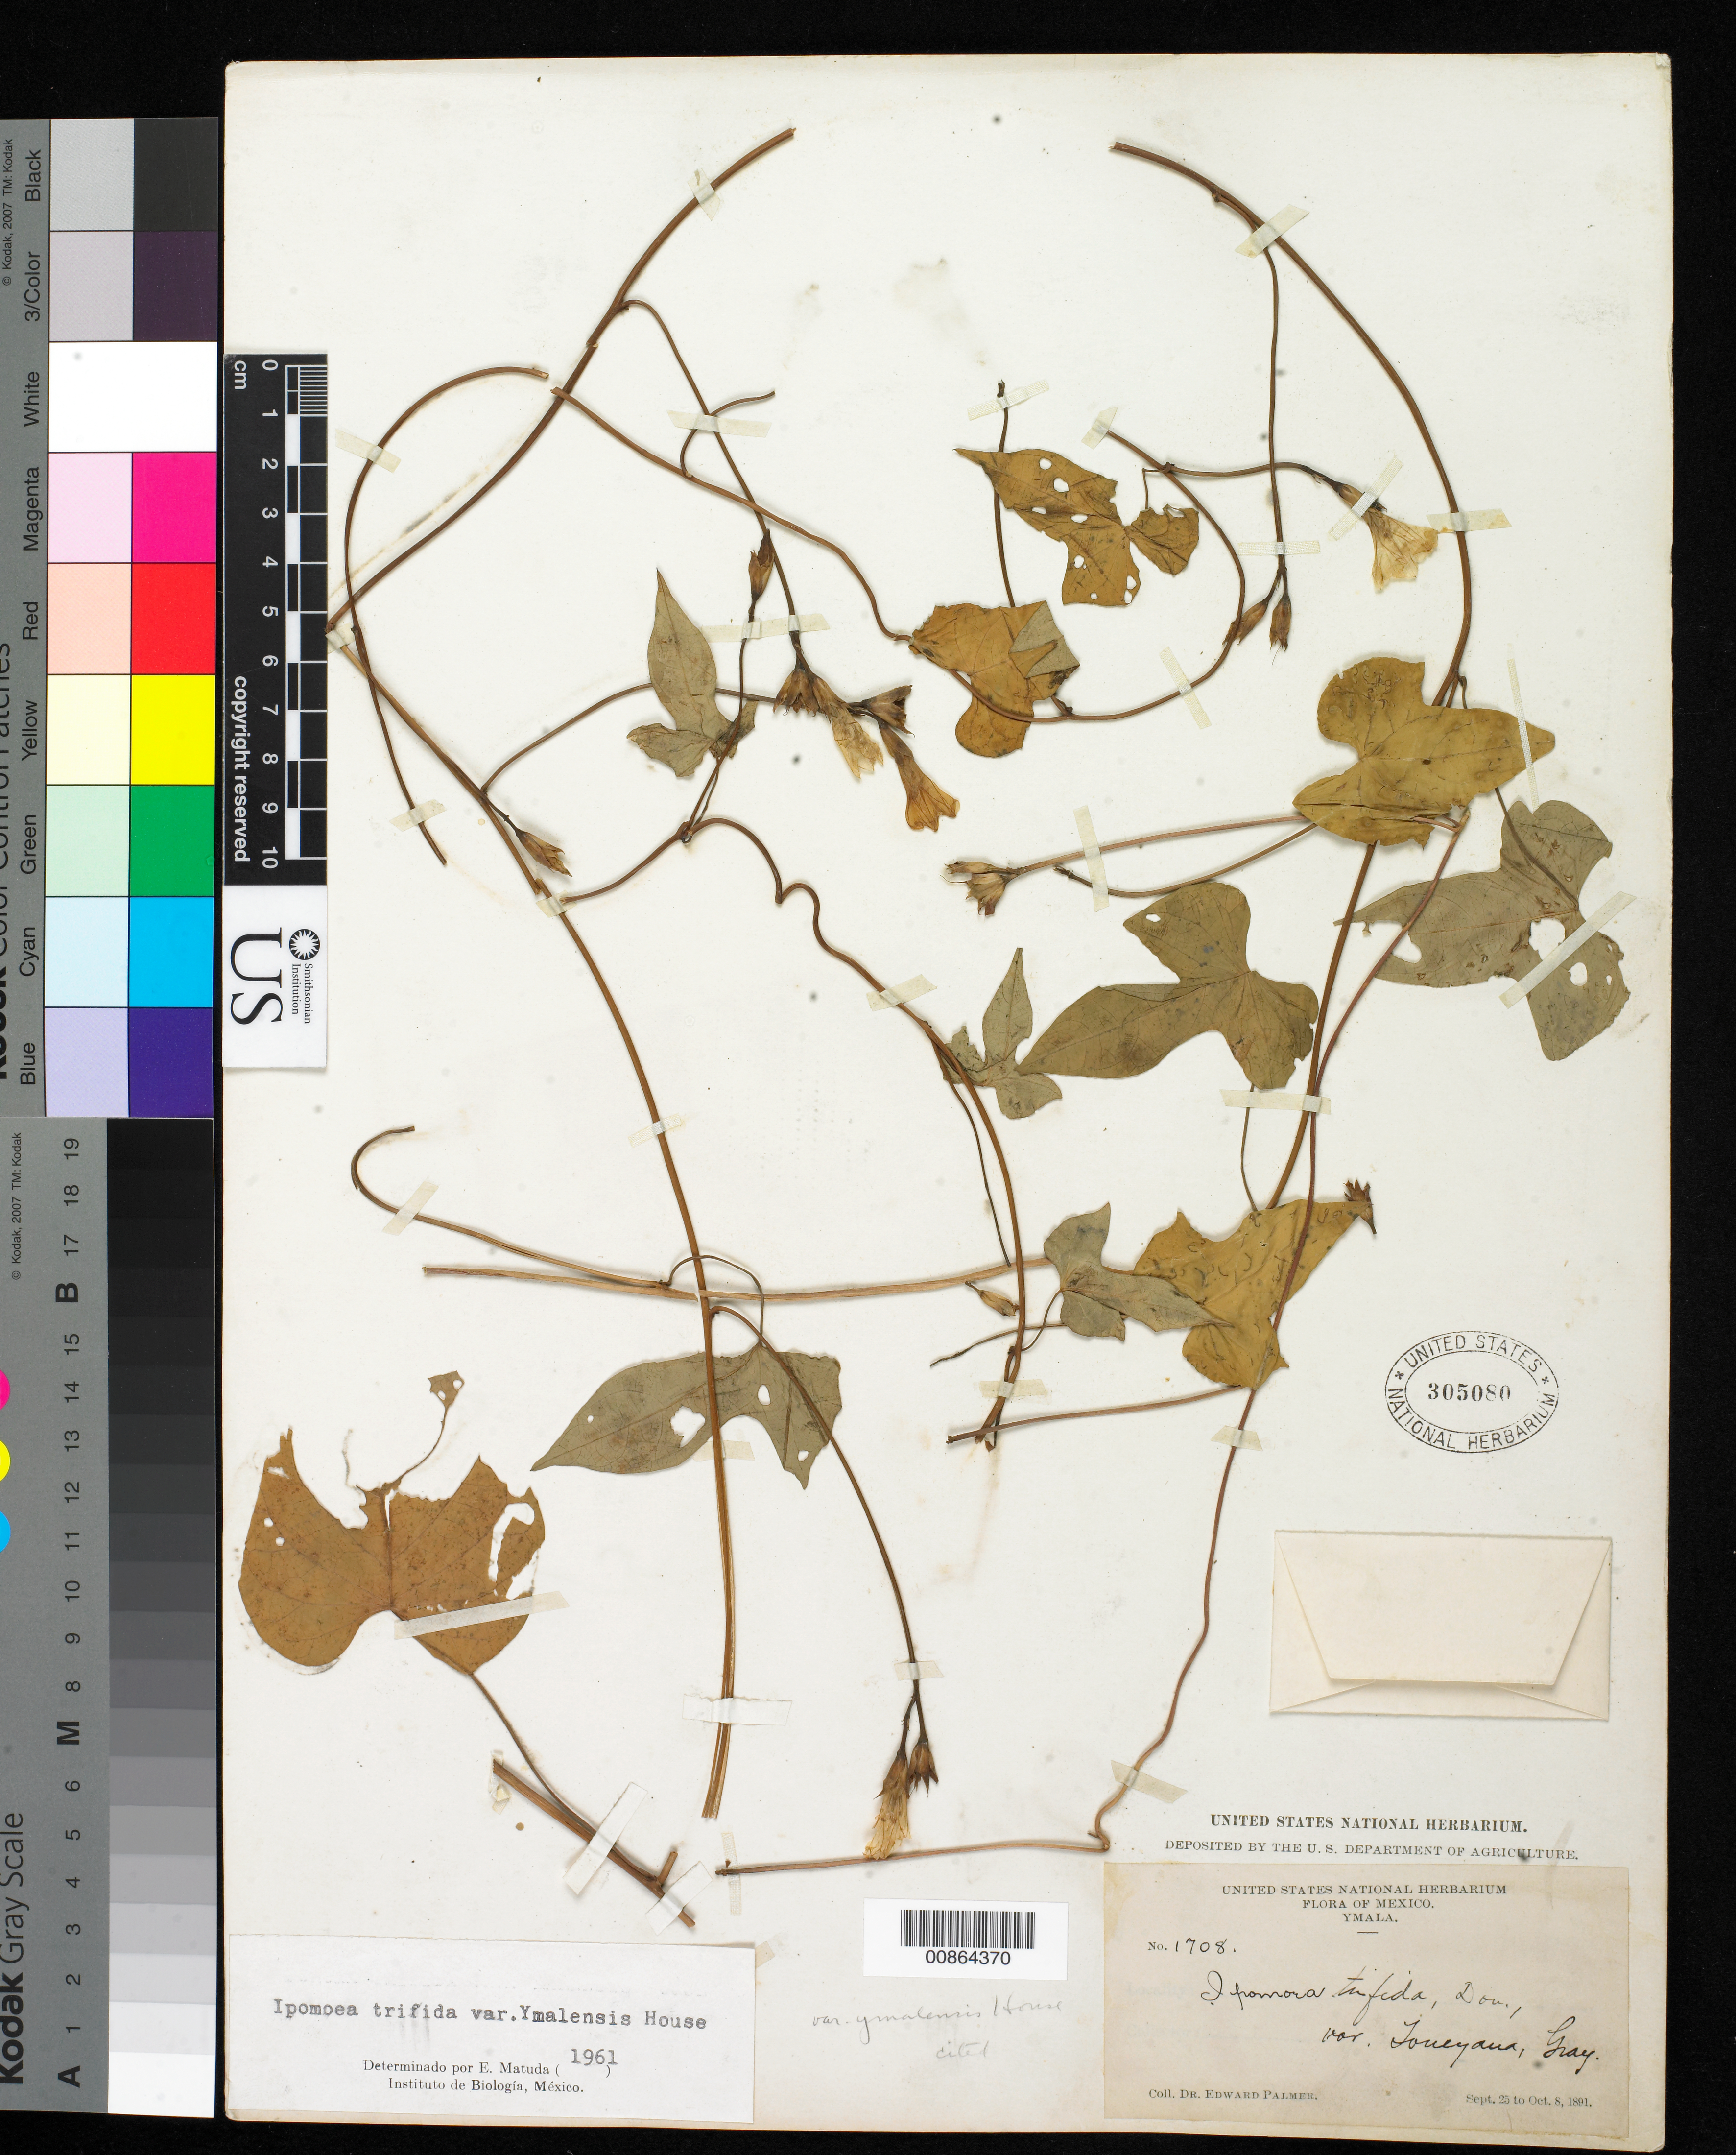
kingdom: Plantae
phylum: Tracheophyta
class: Magnoliopsida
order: Solanales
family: Convolvulaceae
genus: Ipomoea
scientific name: Ipomoea trifida var. ymalensis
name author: House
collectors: E. Palmer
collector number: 1708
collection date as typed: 25 Sep 1891 to 08 Oct 1891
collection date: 1891-09-25/1891-10-08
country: Mexico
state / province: Sinaloa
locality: Ymala, Sinaloa.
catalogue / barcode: US 305080